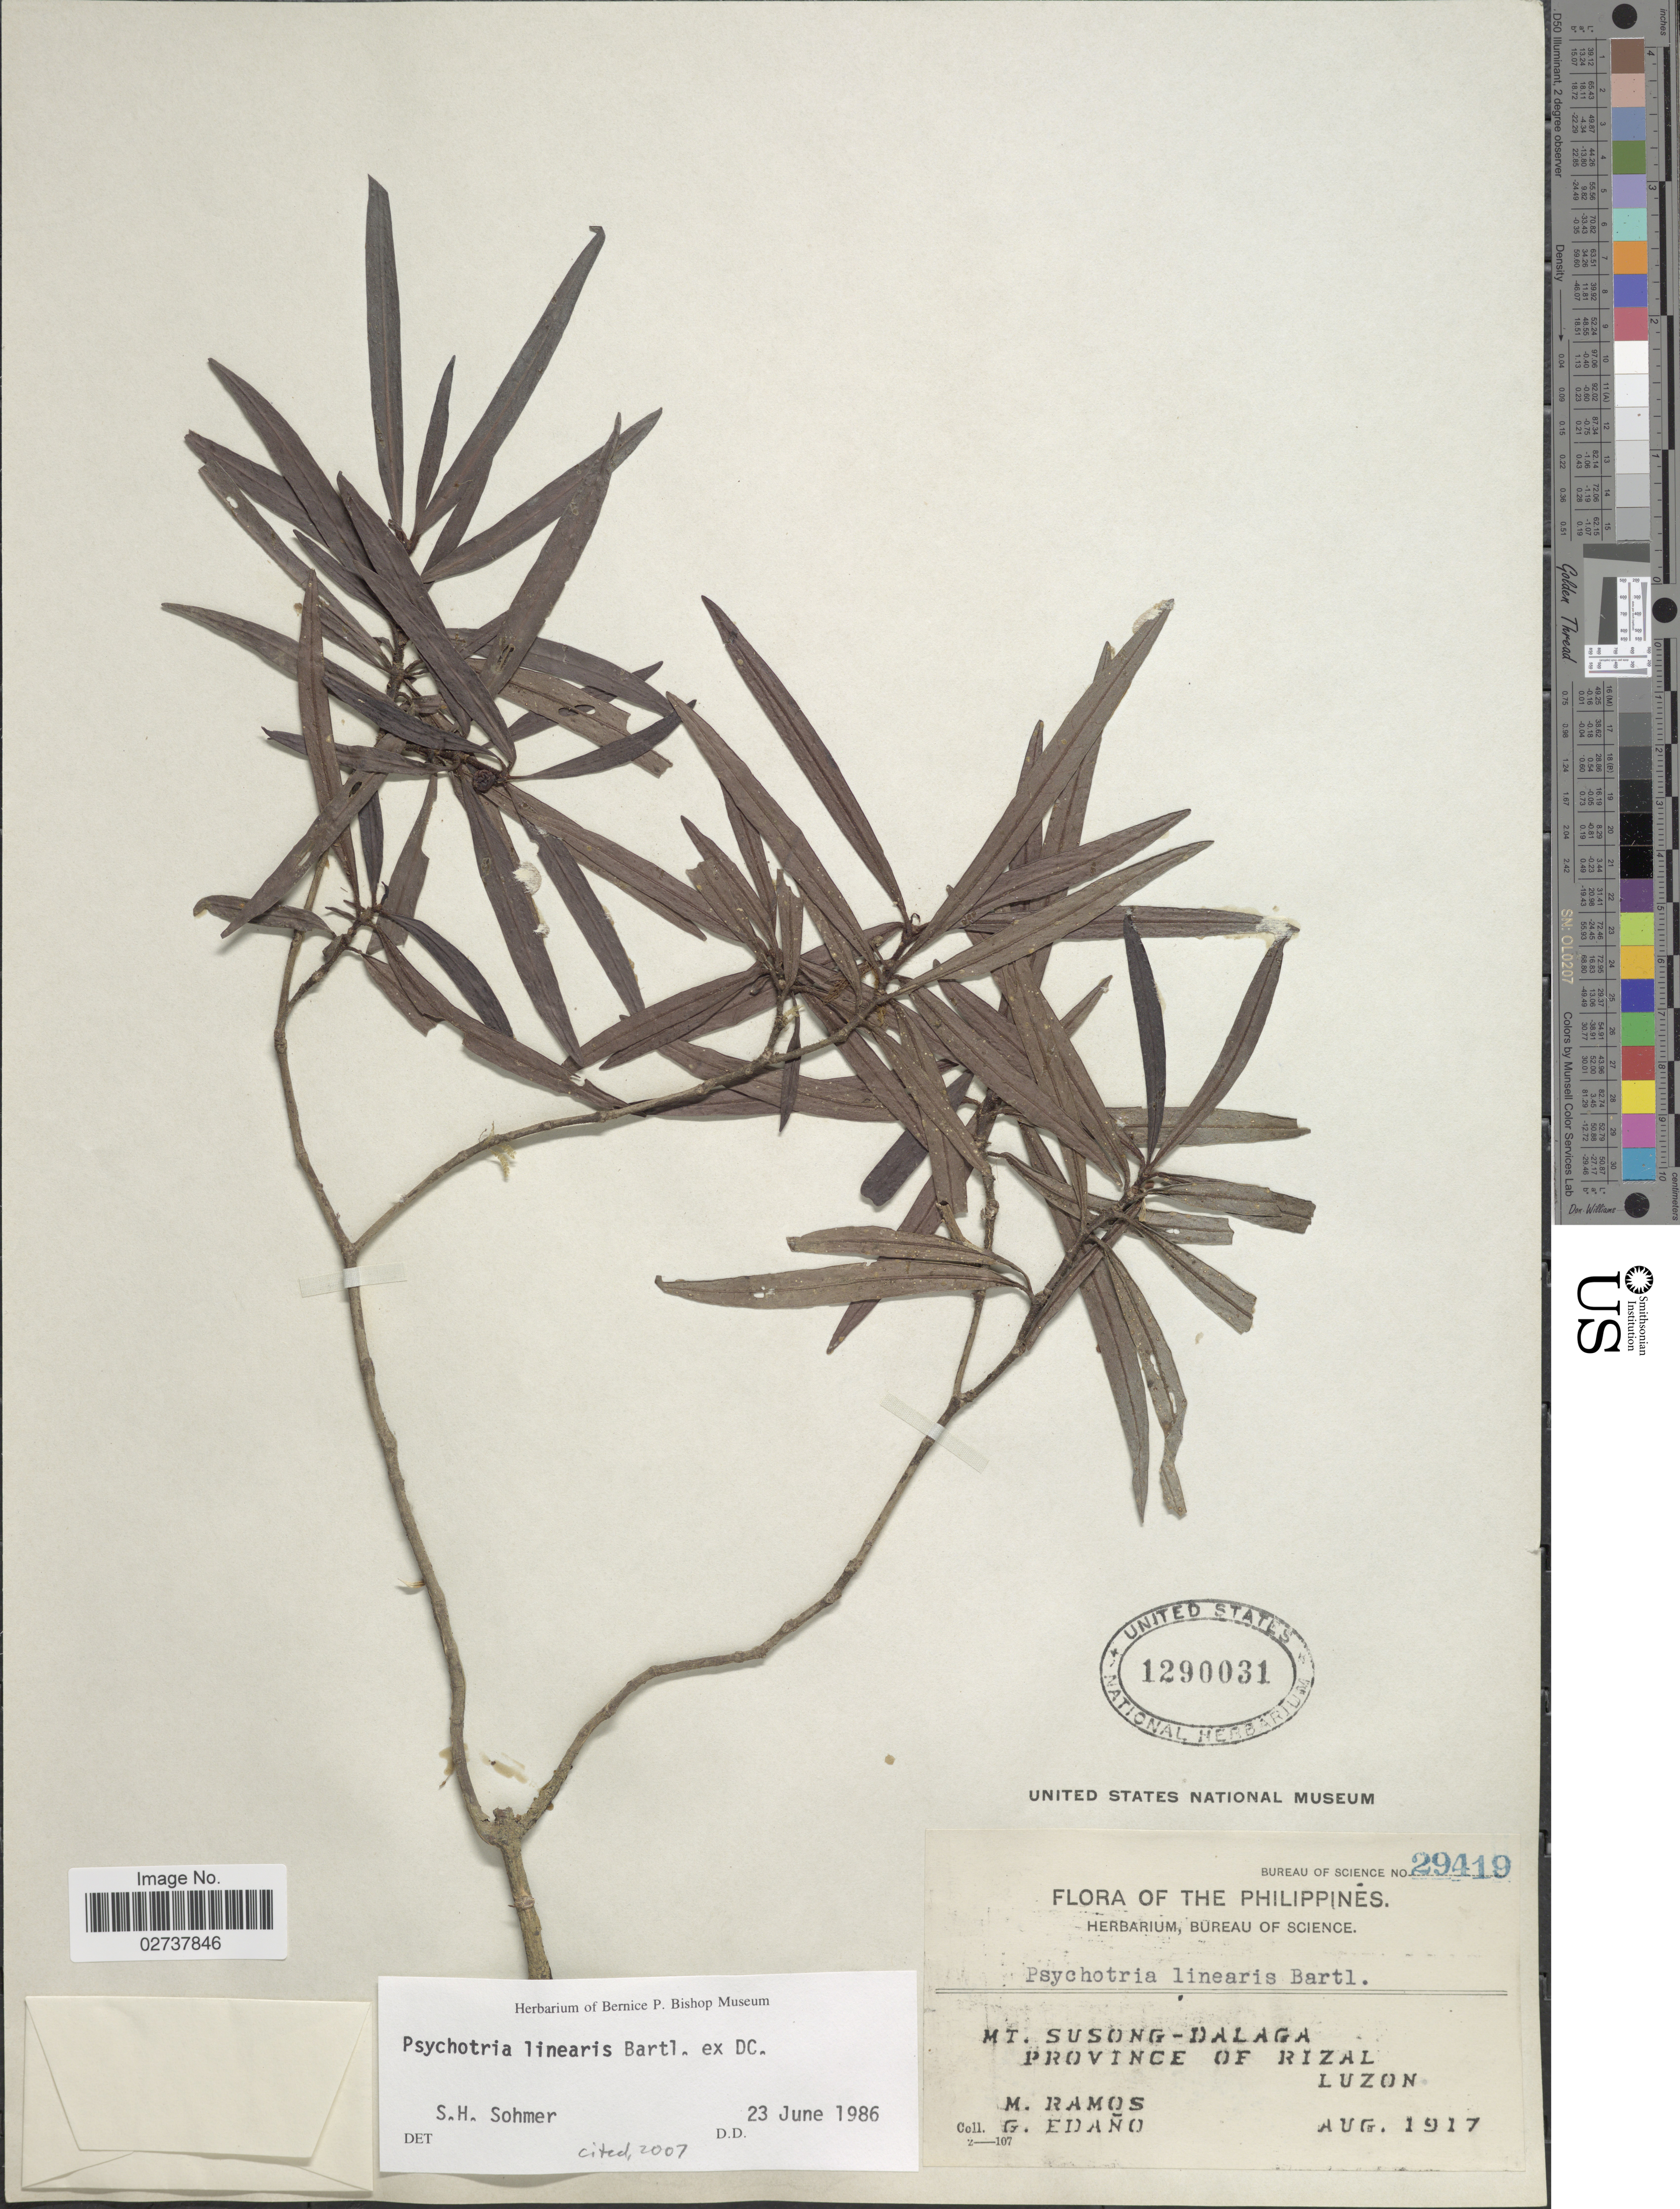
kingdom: Plantae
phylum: Tracheophyta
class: Magnoliopsida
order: Gentianales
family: Rubiaceae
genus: Psychotria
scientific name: Psychotria linearis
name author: Bartl. ex DC.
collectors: M. Ramos & G. Edaño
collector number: Bureau of Science 29419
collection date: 1917-08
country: Philippines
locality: Mt. Susong-Dalaga Province of Rizal Luzon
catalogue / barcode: US 1290031